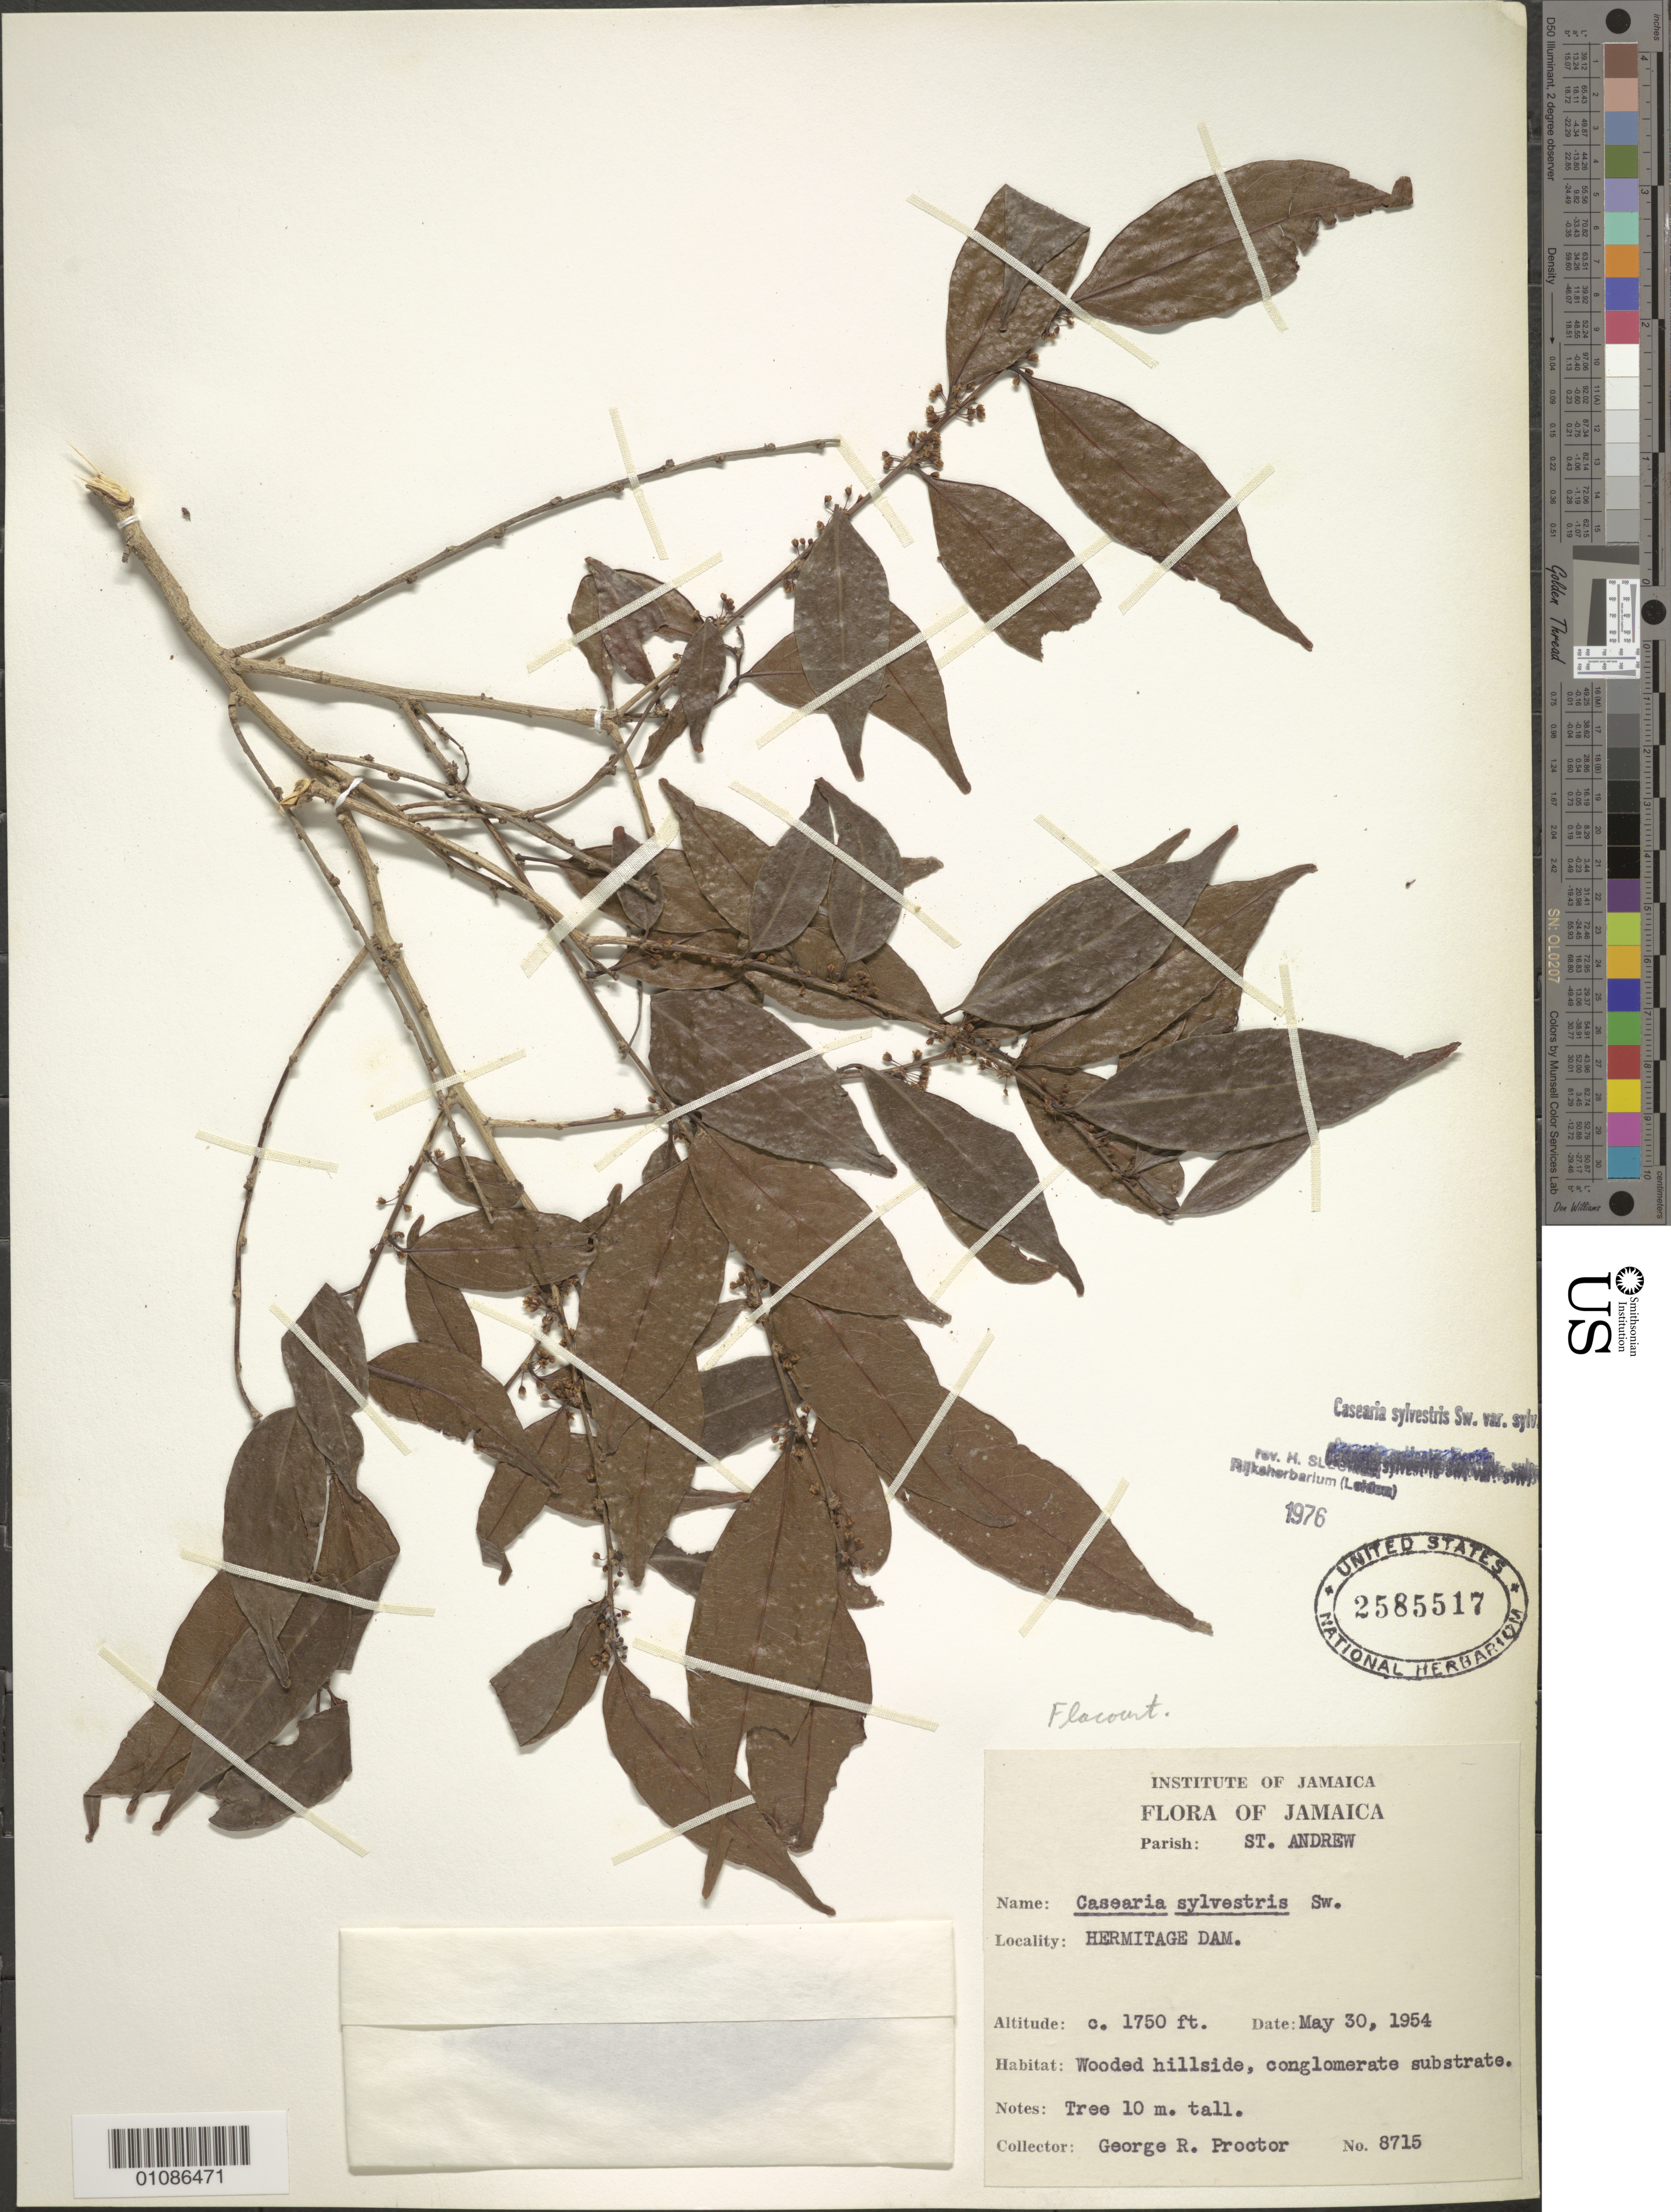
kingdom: Plantae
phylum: Tracheophyta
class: Magnoliopsida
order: Malpighiales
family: Salicaceae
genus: Casearia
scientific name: Casearia sylvestris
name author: Sw.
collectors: G. R. Proctor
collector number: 8715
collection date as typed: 30 May 1954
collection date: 1954-05-30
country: Jamaica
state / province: Saint Andrew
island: Jamaica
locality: Hermitage Dam.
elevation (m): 533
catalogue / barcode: US 2585517